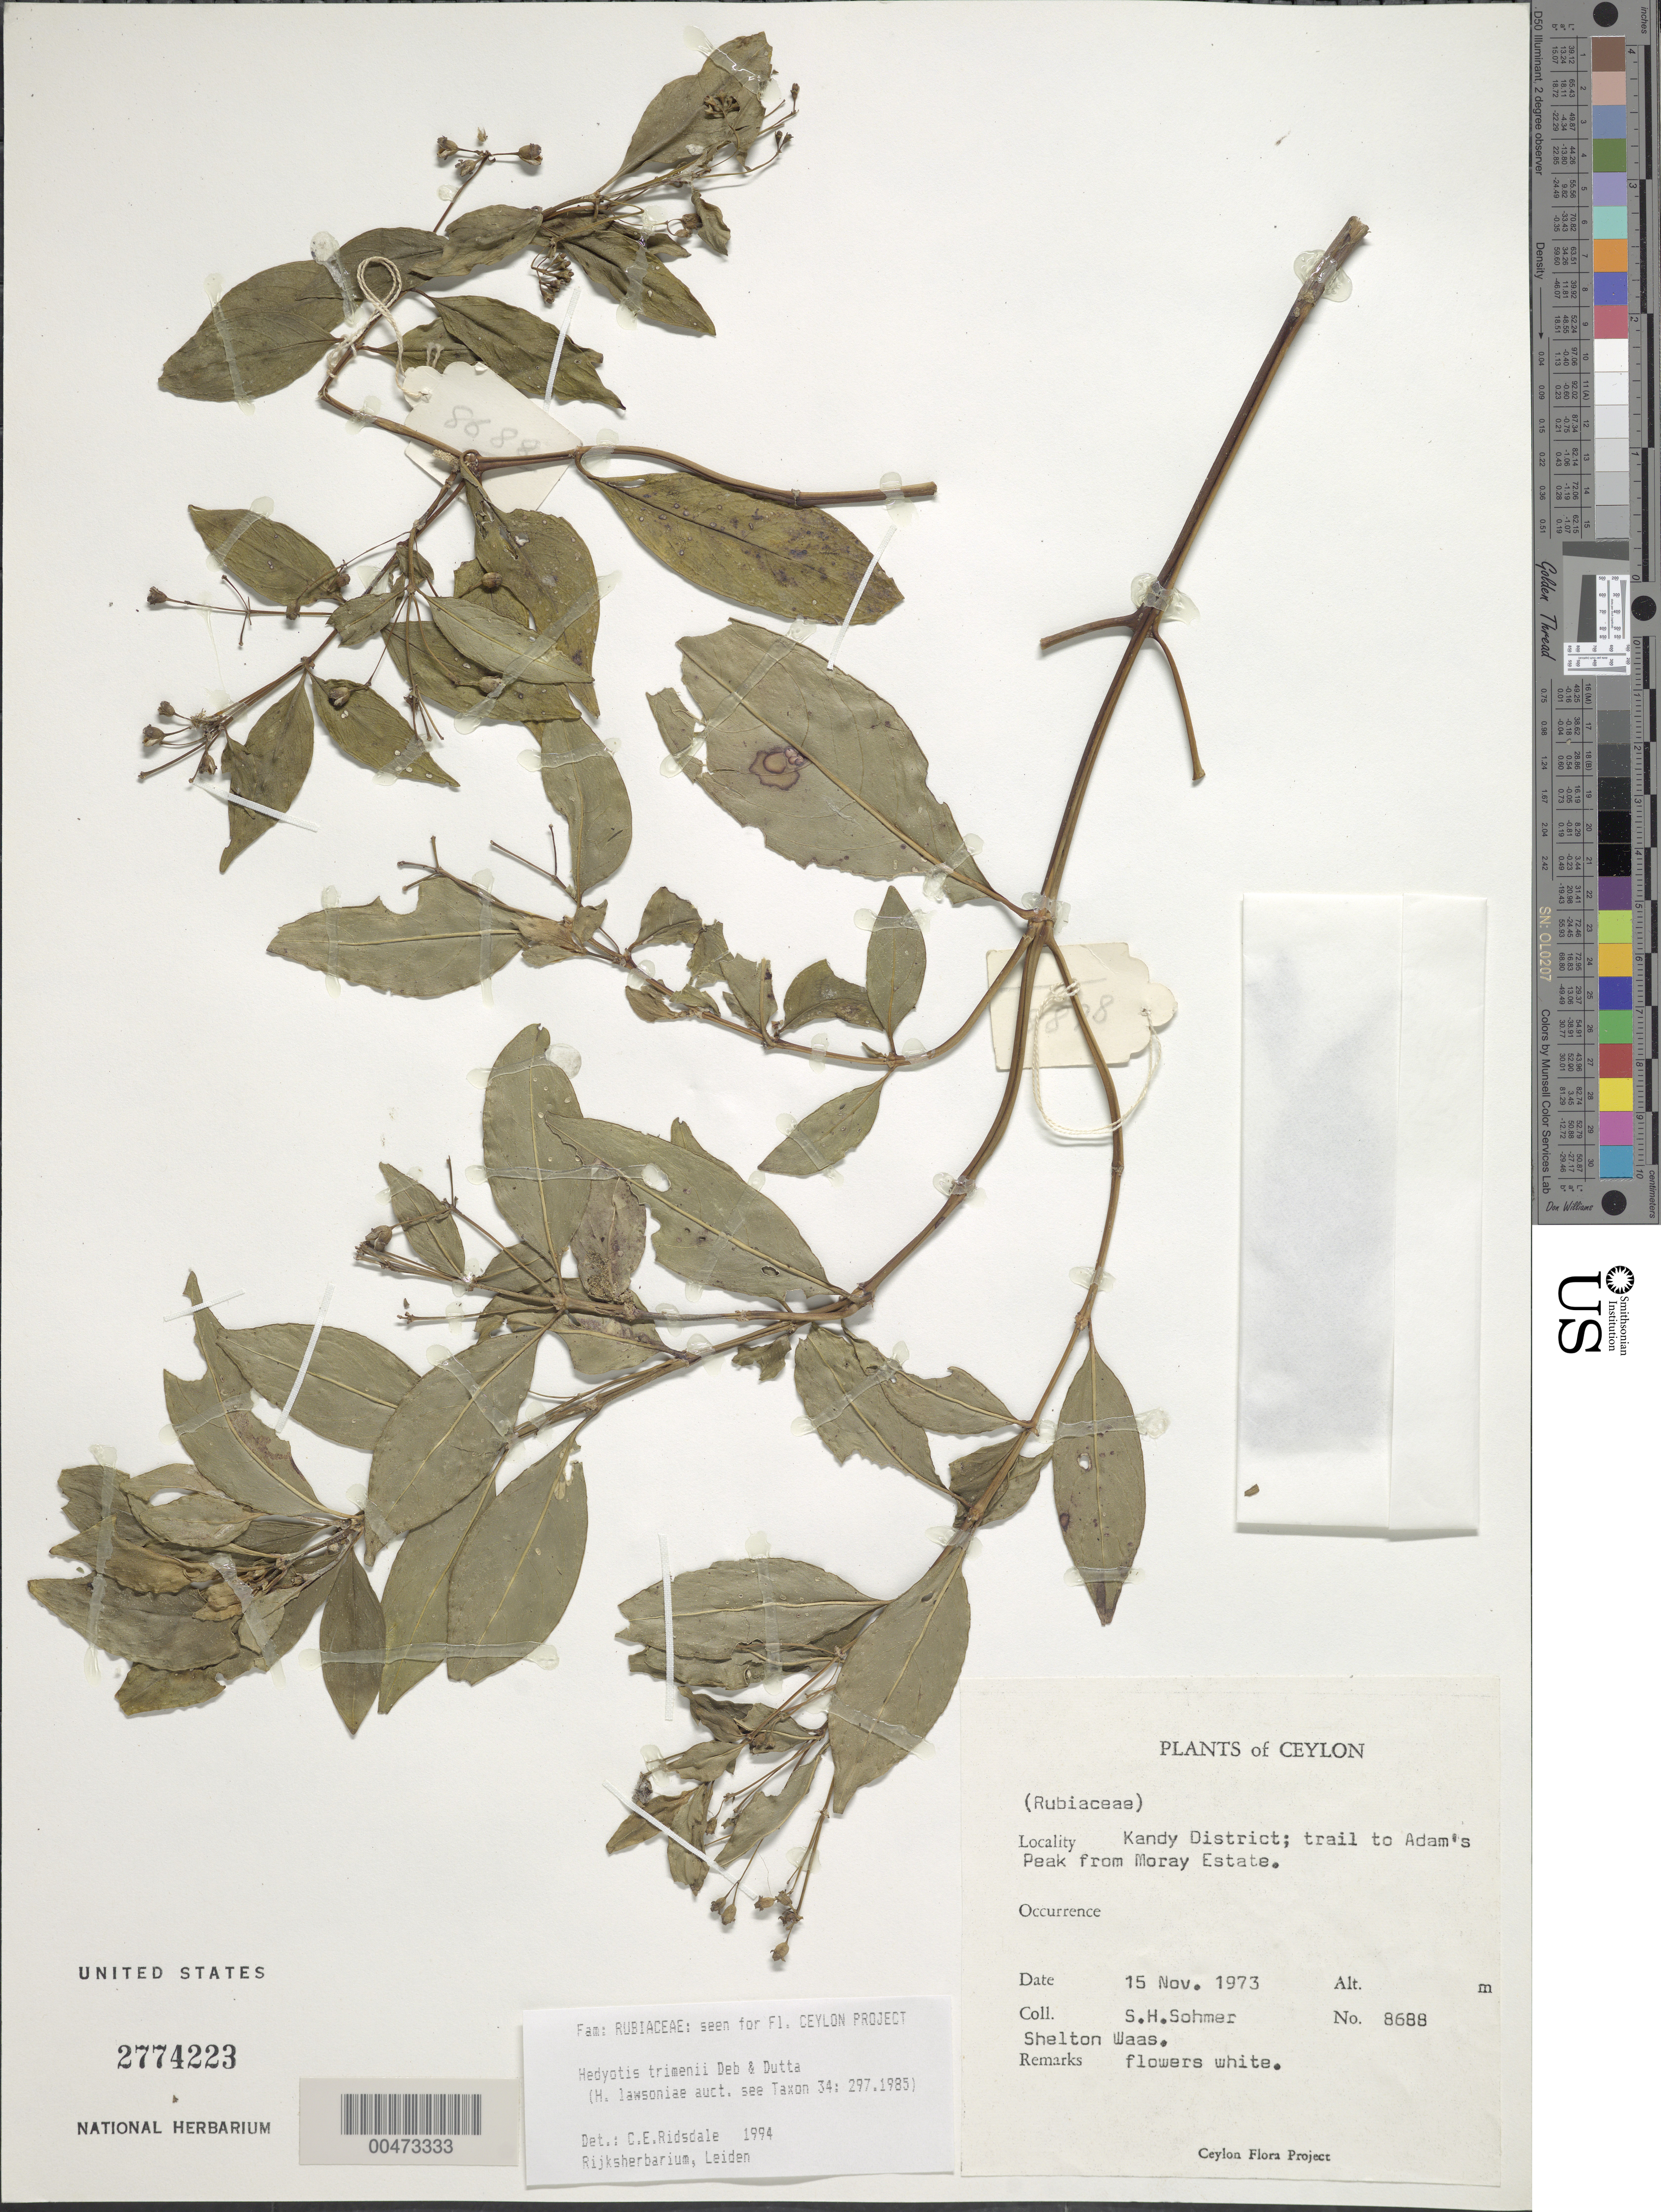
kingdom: Plantae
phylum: Tracheophyta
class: Magnoliopsida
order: Gentianales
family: Rubiaceae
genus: Hedyotis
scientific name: Hedyotis trimenii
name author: Deb & R. Dutta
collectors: S. H. Sohmer & S. Waas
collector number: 8688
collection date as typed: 15 Nov 1973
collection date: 1973-11-15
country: Sri Lanka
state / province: Central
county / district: Kandy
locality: trail to Adam's Peak from Moray Estate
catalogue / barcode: US 2774223